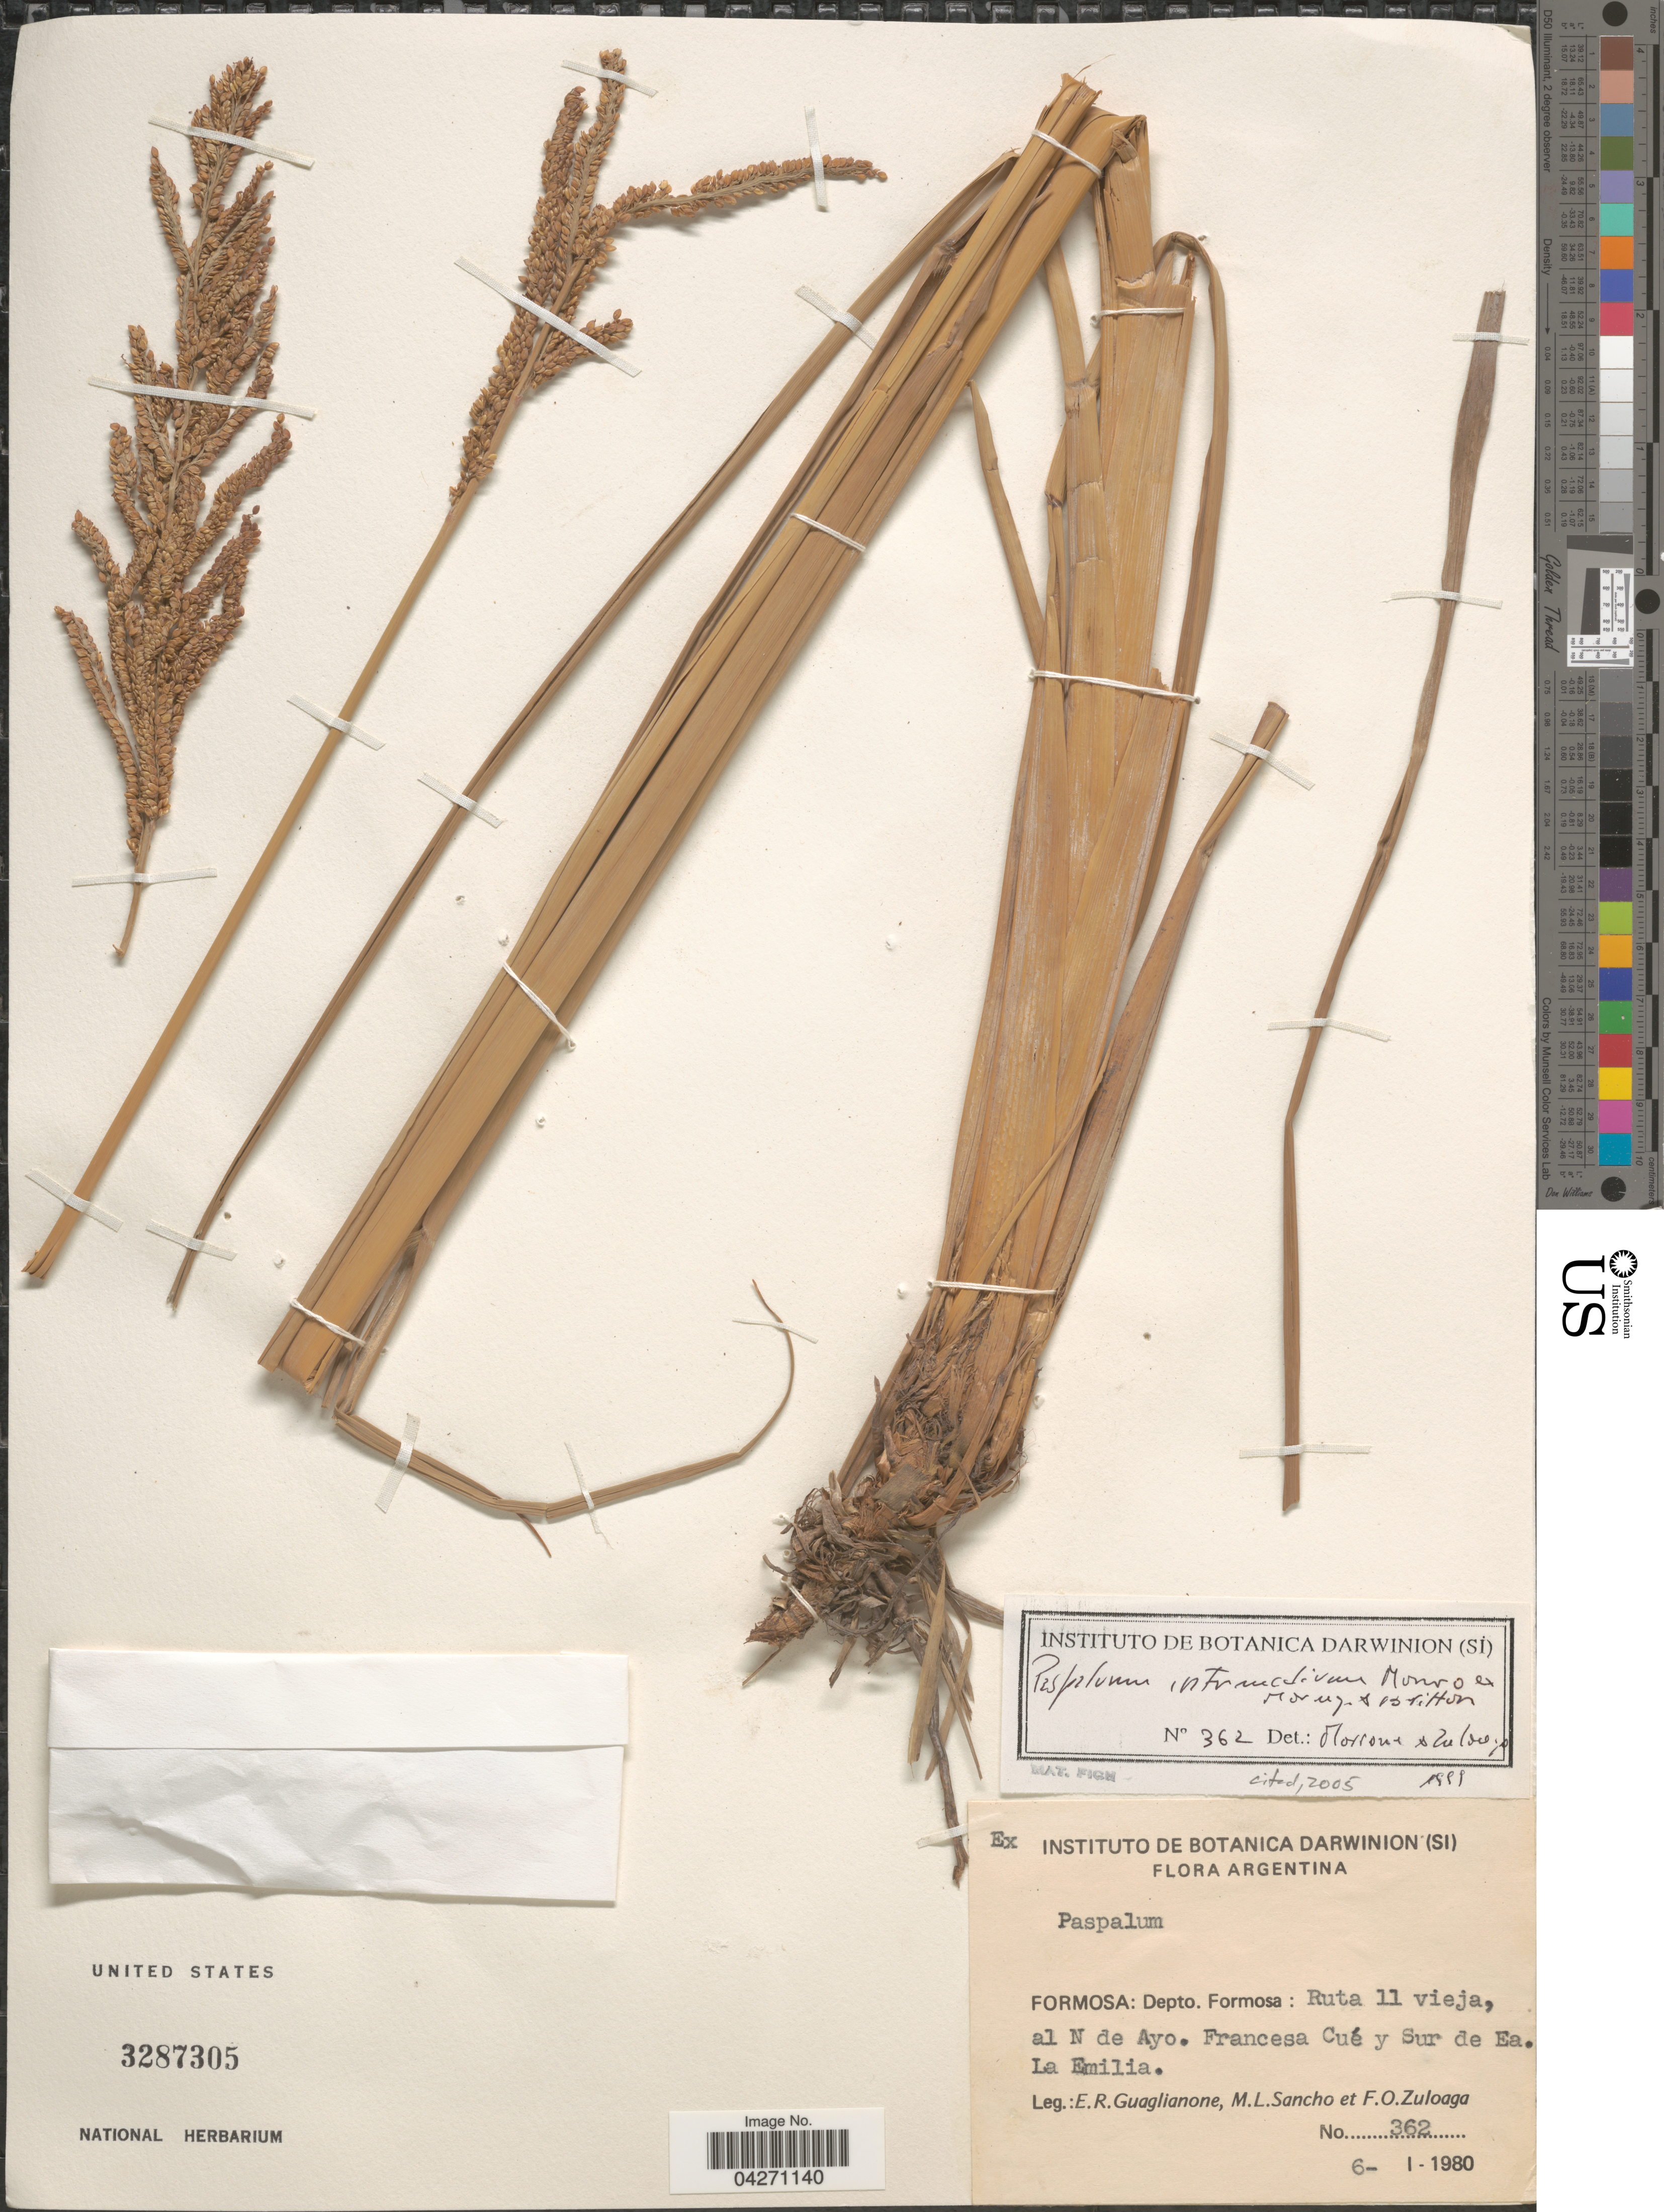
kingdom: Plantae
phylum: Tracheophyta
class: Liliopsida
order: Poales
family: Poaceae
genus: Paspalum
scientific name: Paspalum intermedium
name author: Munro ex Morong & Britton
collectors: E. R. Guaglianone, M. L. Sancho & F. O. Zuloaga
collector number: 362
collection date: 1980-01-06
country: Argentina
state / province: Formosa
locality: Depto. Formosa: Ruta 11 vieja, al N de Ayo. Francesa Cué y Sur de Ea. La Emilia.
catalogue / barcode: US 3287305